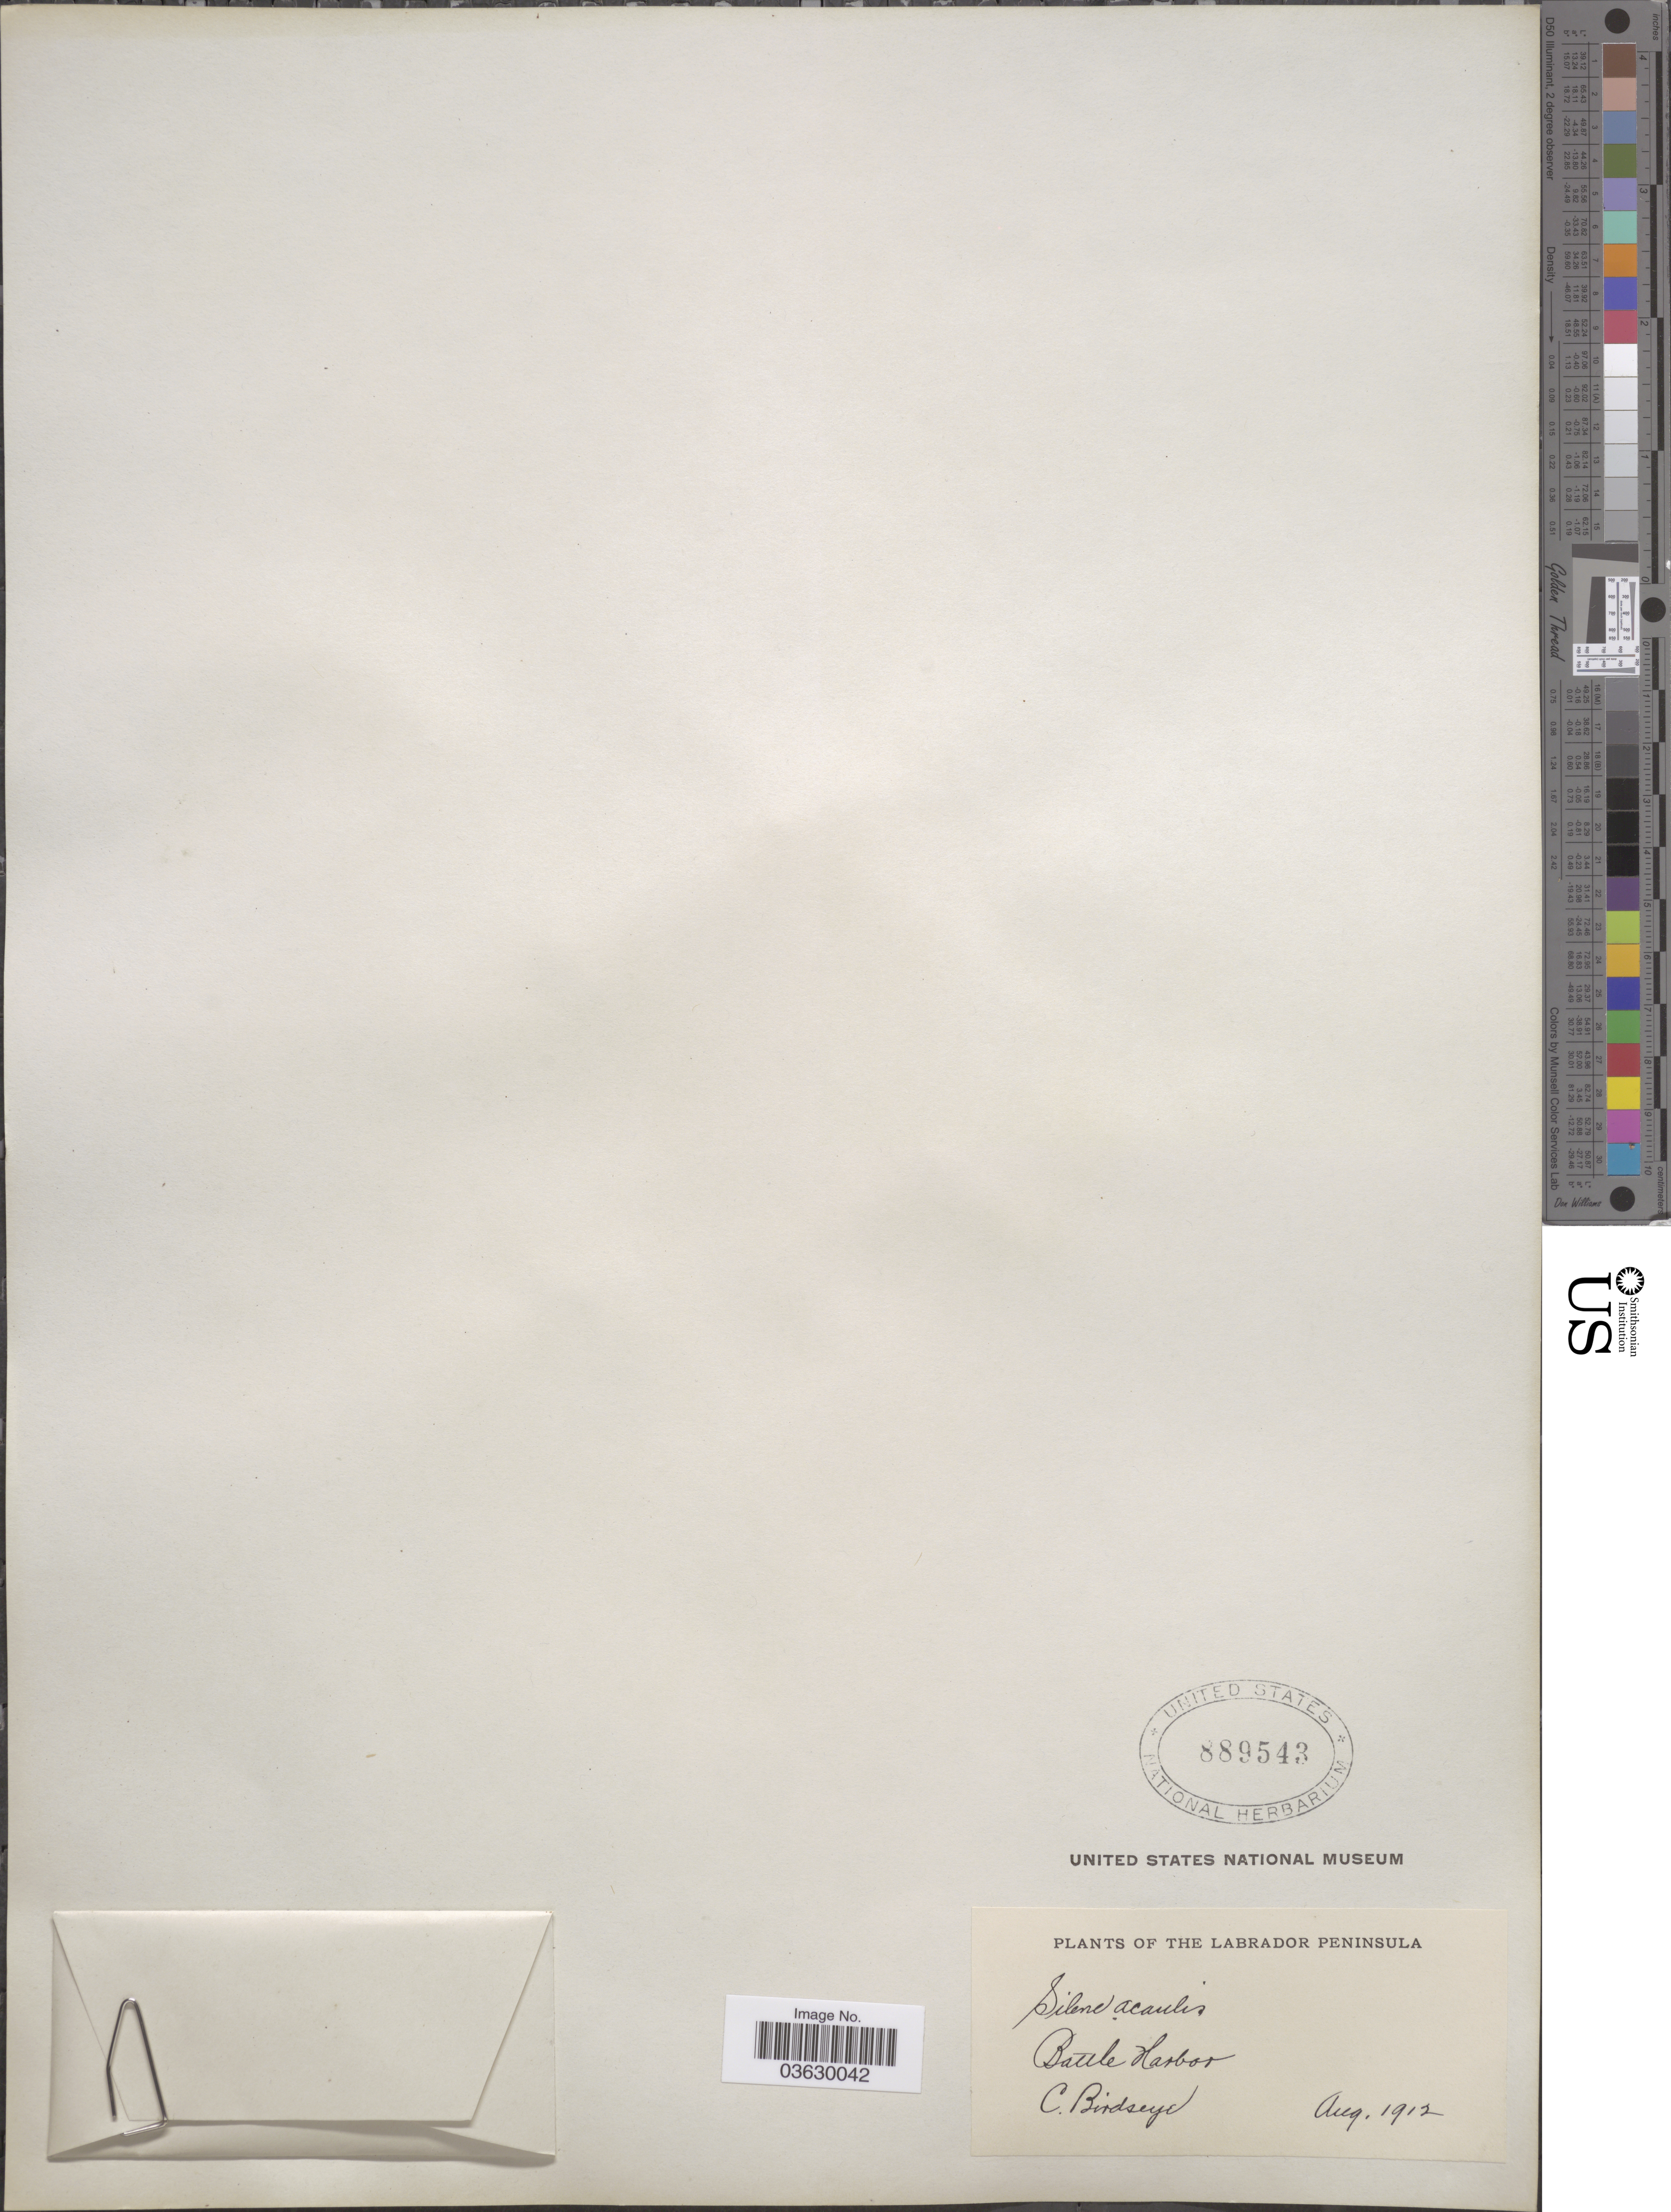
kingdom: Plantae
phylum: Tracheophyta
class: Magnoliopsida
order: Caryophyllales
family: Caryophyllaceae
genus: Silene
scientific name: Silene acaulis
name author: (L.) Jacq.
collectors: C. Birdseye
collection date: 1912-08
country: Canada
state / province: Newfoundland and Labrador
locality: The Labrador Peninsula. Battle Harbor.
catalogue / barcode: US 889543